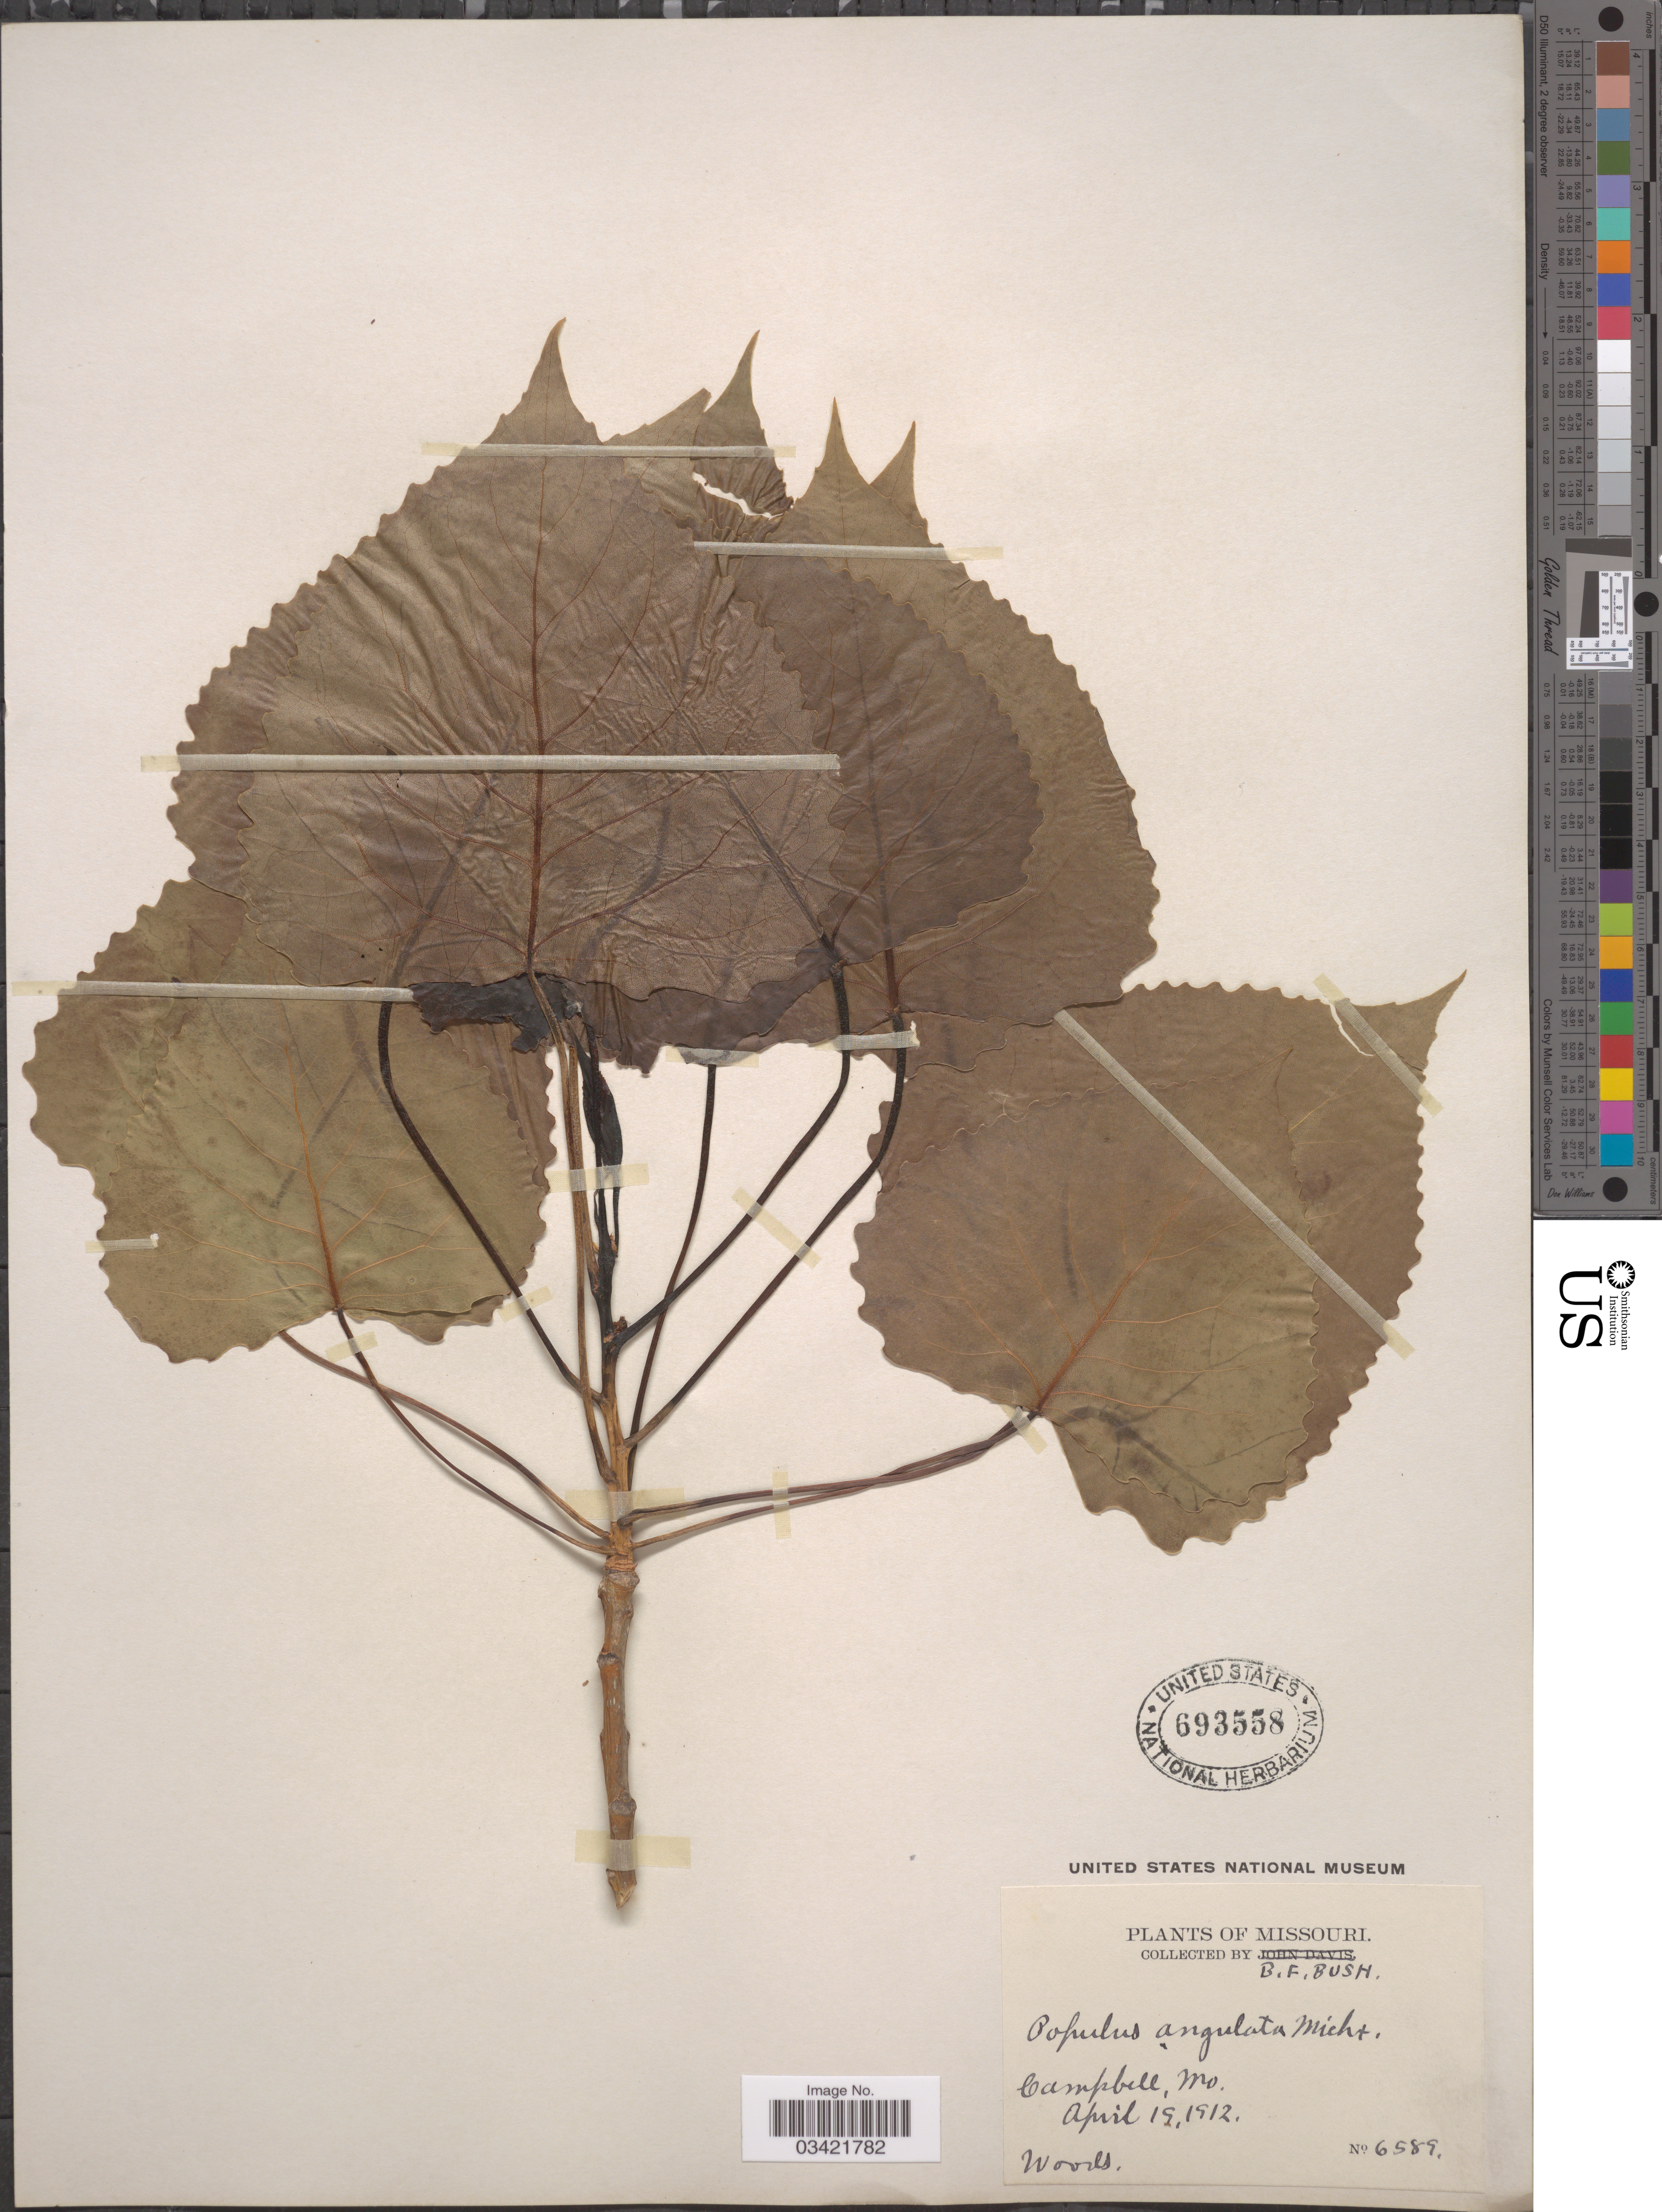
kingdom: Plantae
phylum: Tracheophyta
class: Magnoliopsida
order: Malpighiales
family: Salicaceae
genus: Populus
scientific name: Populus deltoides subsp. deltoides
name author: W. Bartram ex Marshall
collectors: B. F. Bush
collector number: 6589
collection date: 1912-04-19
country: United States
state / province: Missouri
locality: Campbell.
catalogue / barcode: US 693558